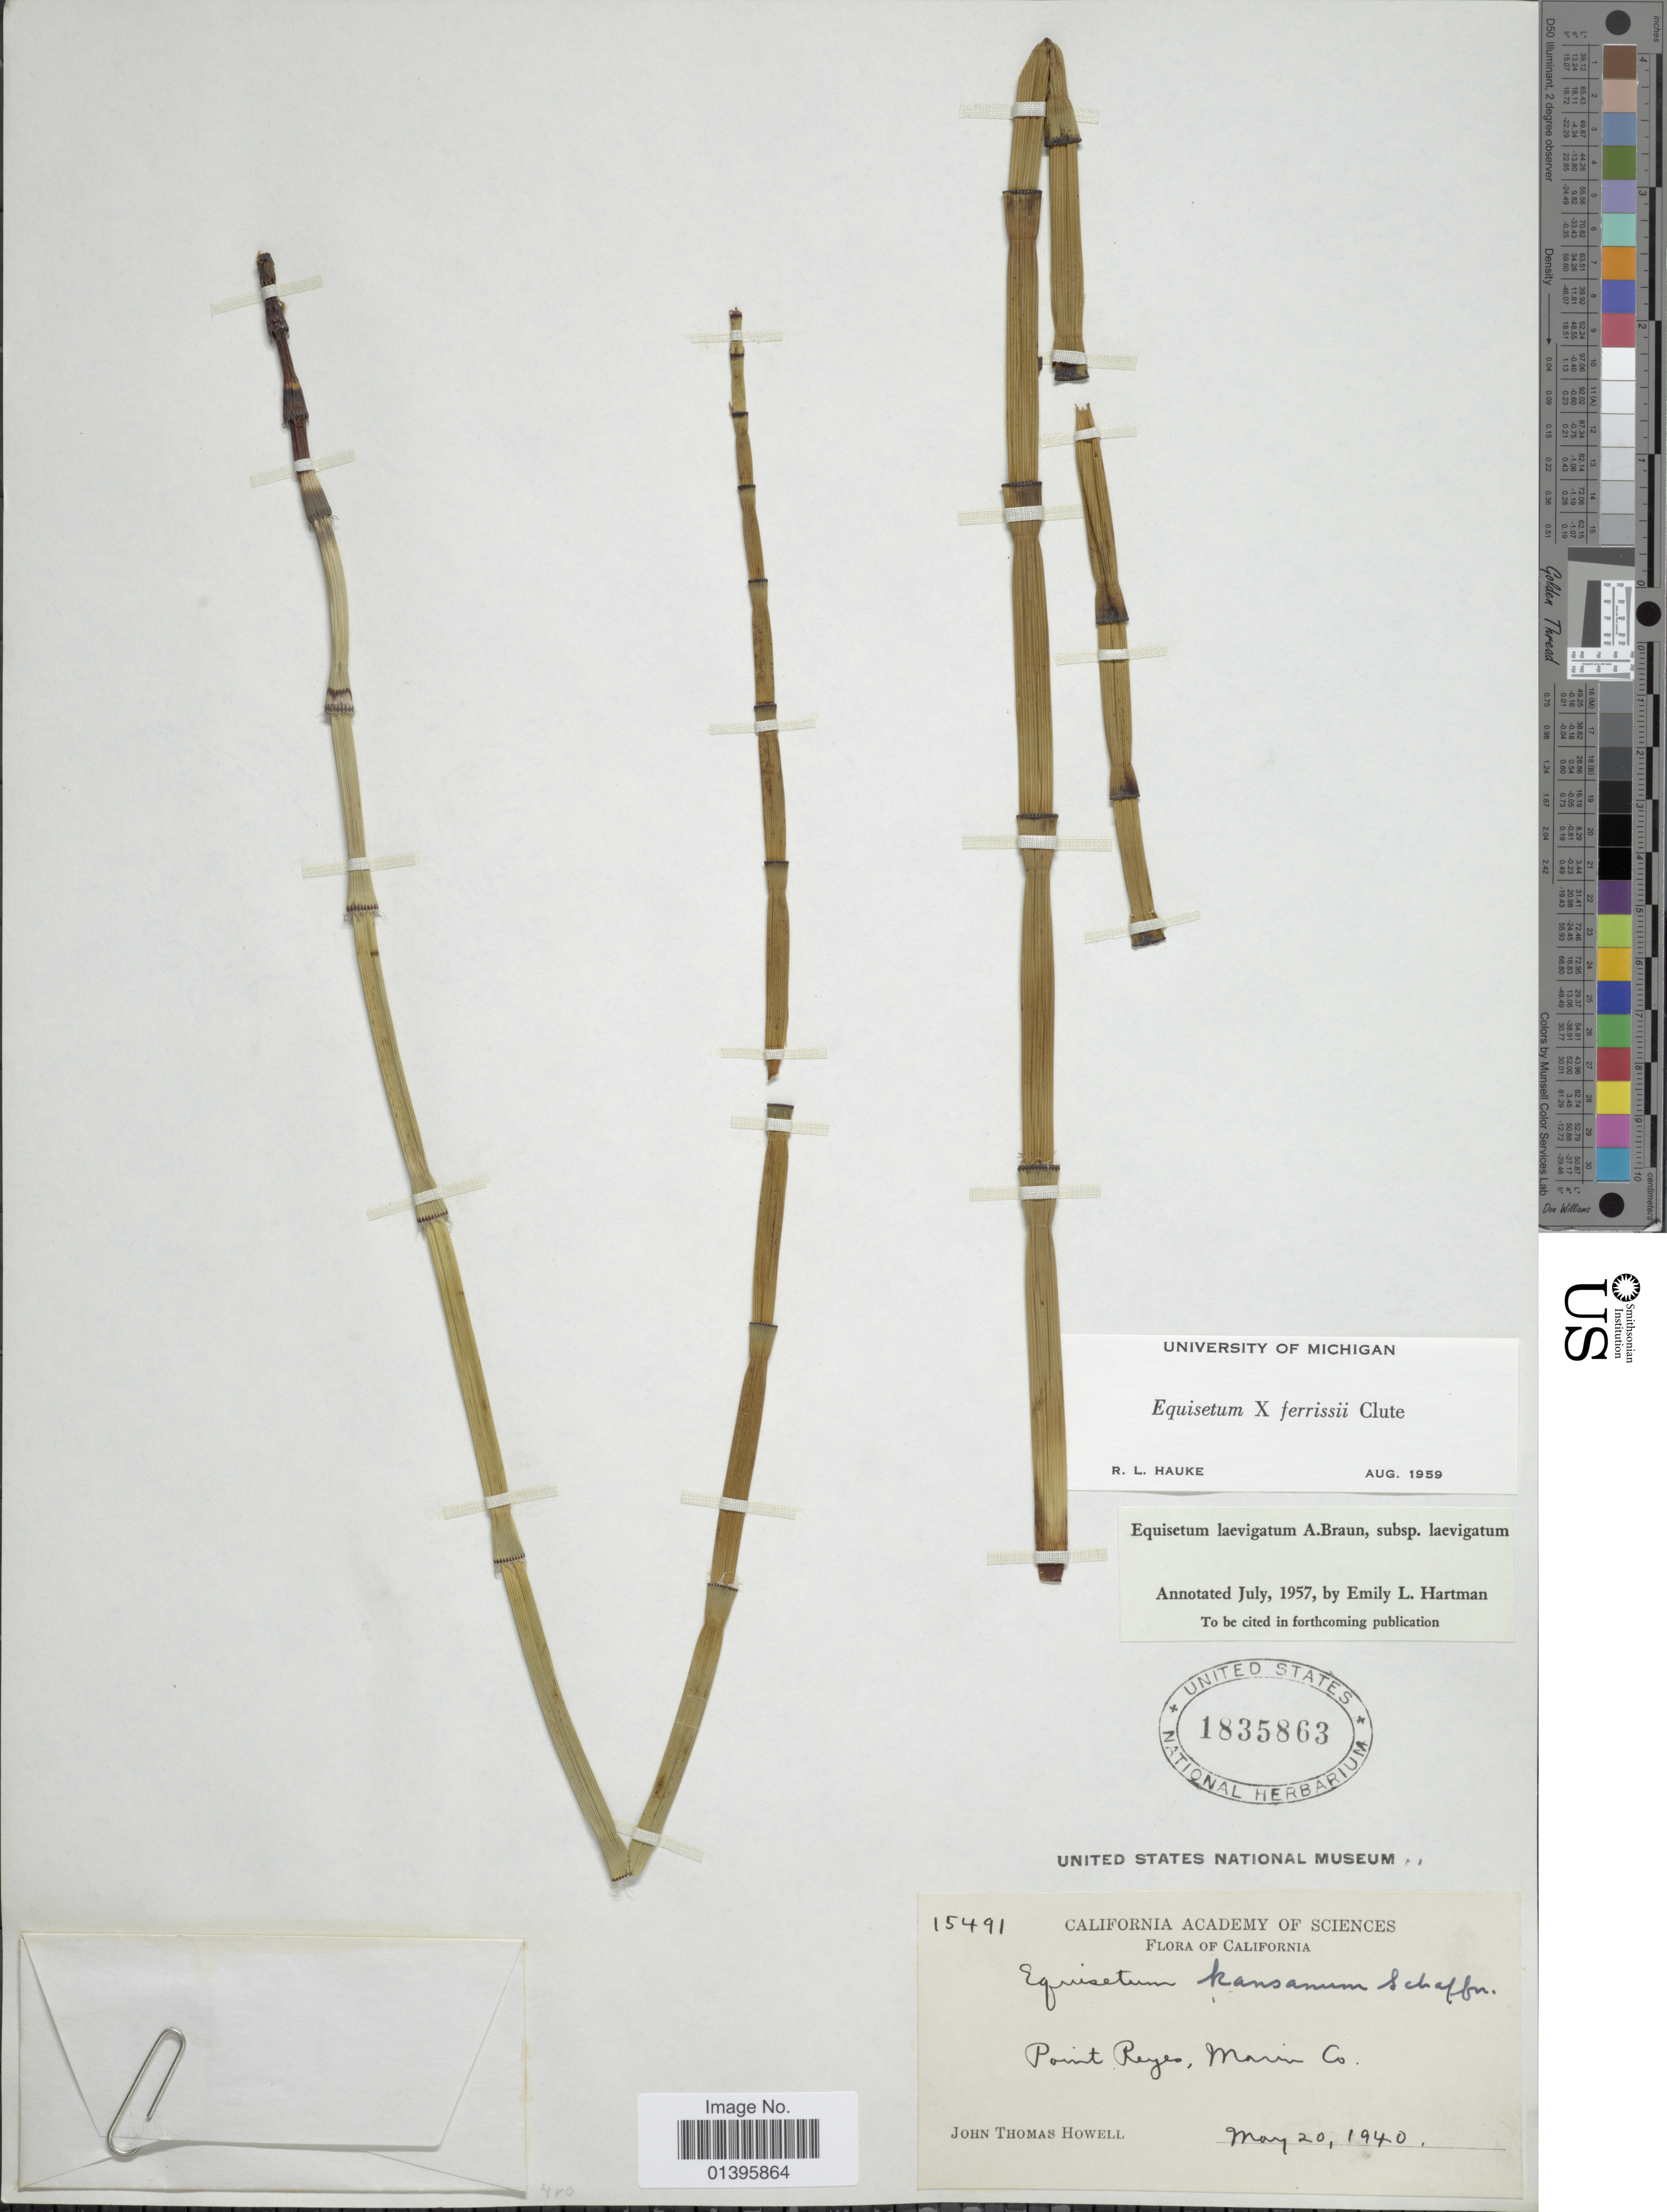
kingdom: Plantae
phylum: Tracheophyta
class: Polypodiopsida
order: Equisetales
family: Equisetaceae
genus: Equisetum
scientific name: Equisetum x ferrissii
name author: Clute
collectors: J. T. Howell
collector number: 15491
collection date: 1940-05-20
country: United States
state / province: California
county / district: Marin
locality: Point Reyes, Marin Co.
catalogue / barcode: US 1835863